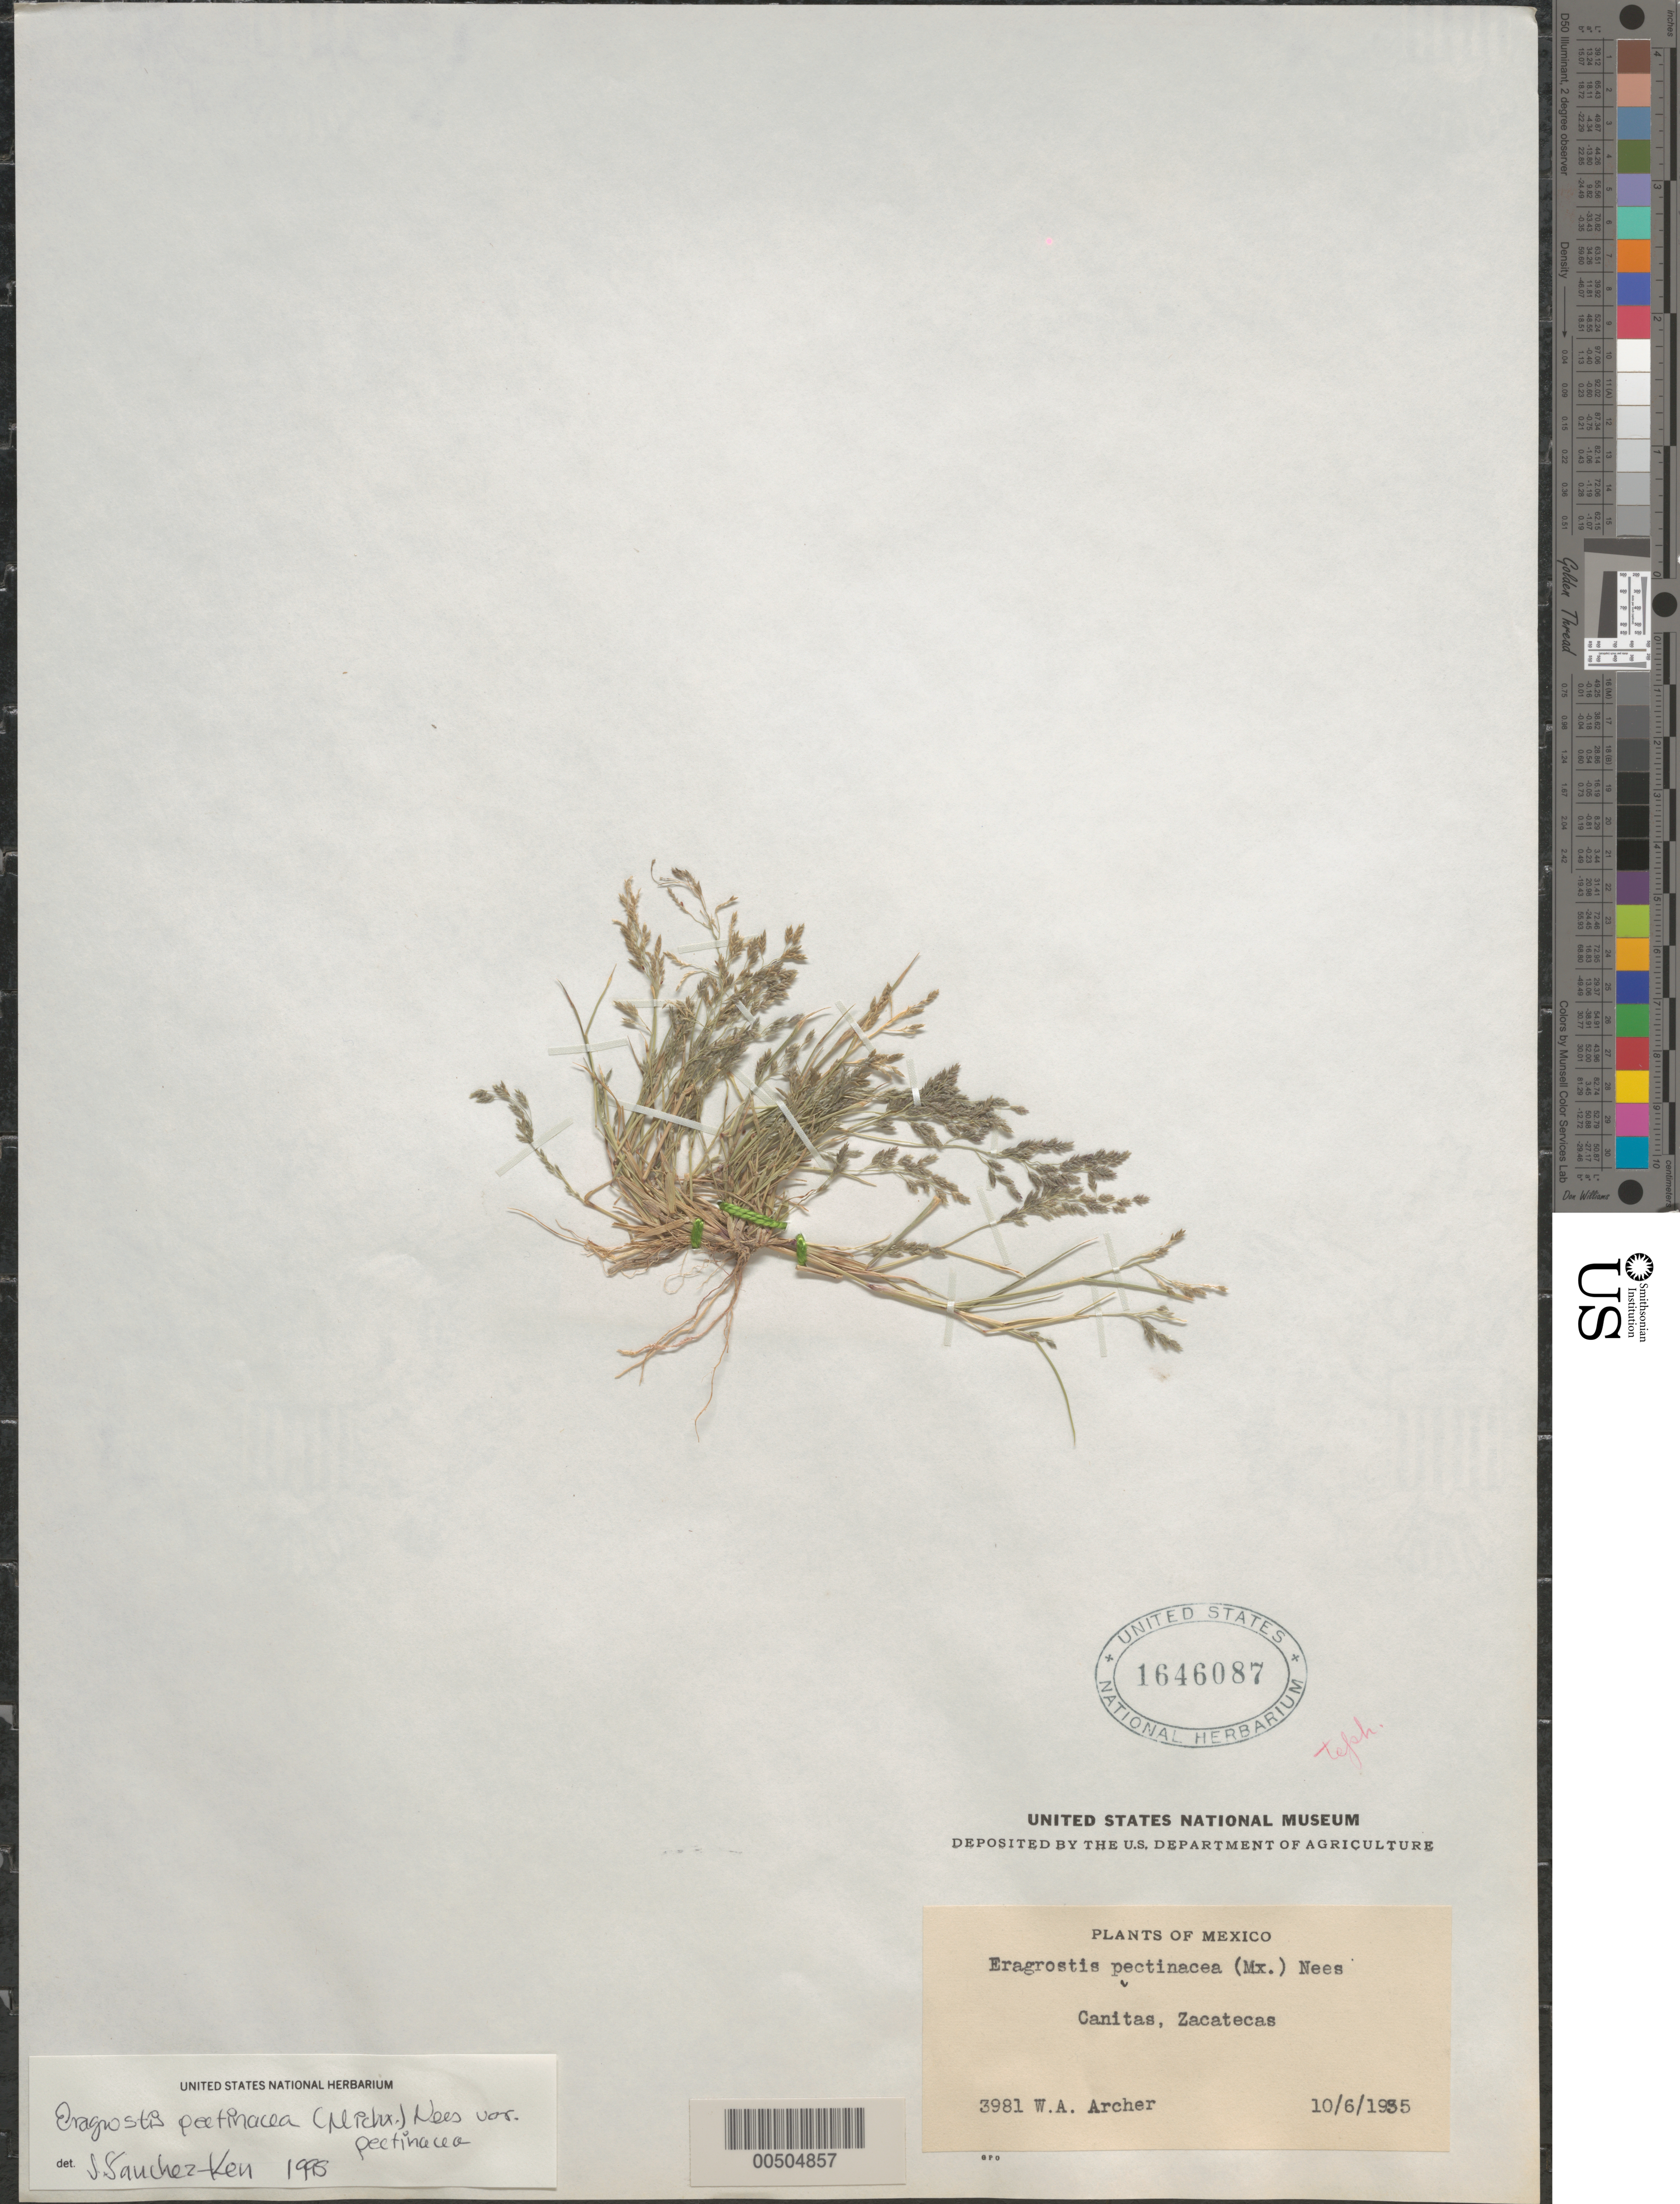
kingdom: Plantae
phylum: Tracheophyta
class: Liliopsida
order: Poales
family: Poaceae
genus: Eragrostis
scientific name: Eragrostis pectinacea var. pectinacea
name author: (Michx.) Nees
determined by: Sánchez-Ken, J. G.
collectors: W. A. Archer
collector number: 3981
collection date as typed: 10 Jun 1935 or 6 Oct 1935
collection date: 1935-06-10 or 1935-10-06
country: Mexico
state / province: Zacatecas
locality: Canitas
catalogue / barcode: US 1646087